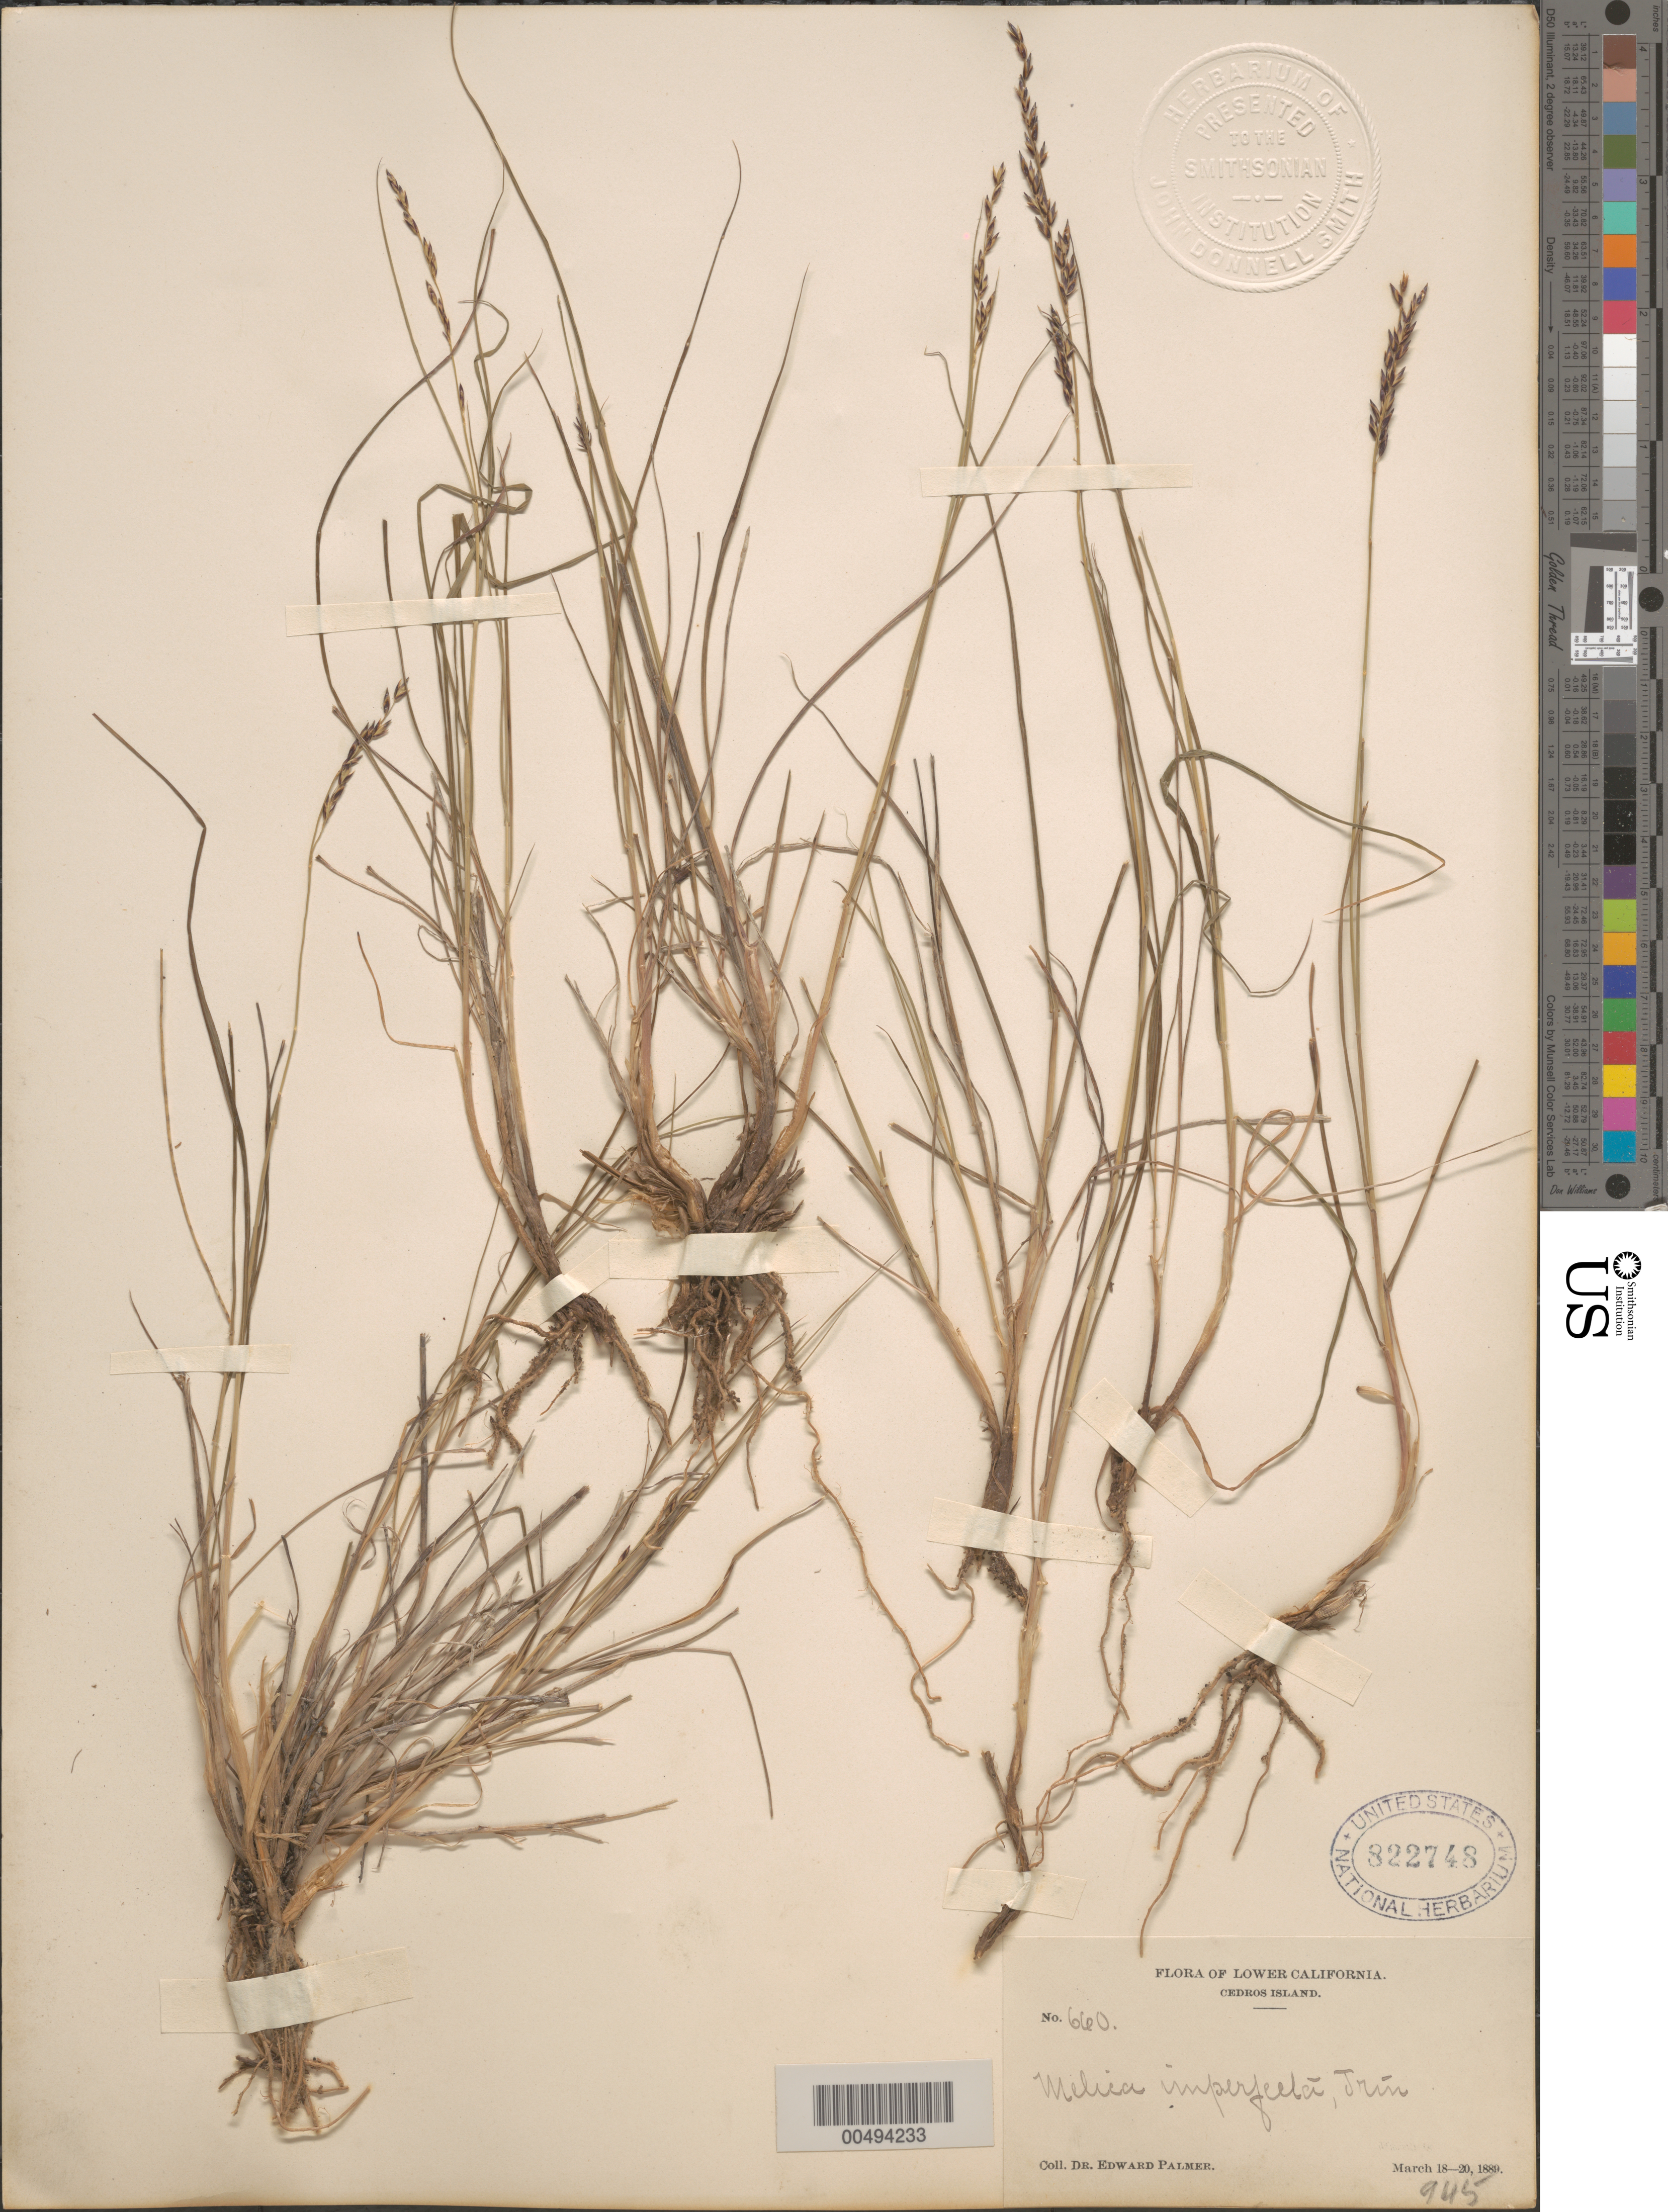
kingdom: Plantae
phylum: Tracheophyta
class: Liliopsida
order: Poales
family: Poaceae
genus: Melica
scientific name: Melica imperfecta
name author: Trin.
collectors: E. Palmer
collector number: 660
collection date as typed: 18 Mar 1889 to 20 Mar 1889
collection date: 1889-03-18/1889-03-20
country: Mexico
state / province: Baja California Norte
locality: Cedros Island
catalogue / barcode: US 822478